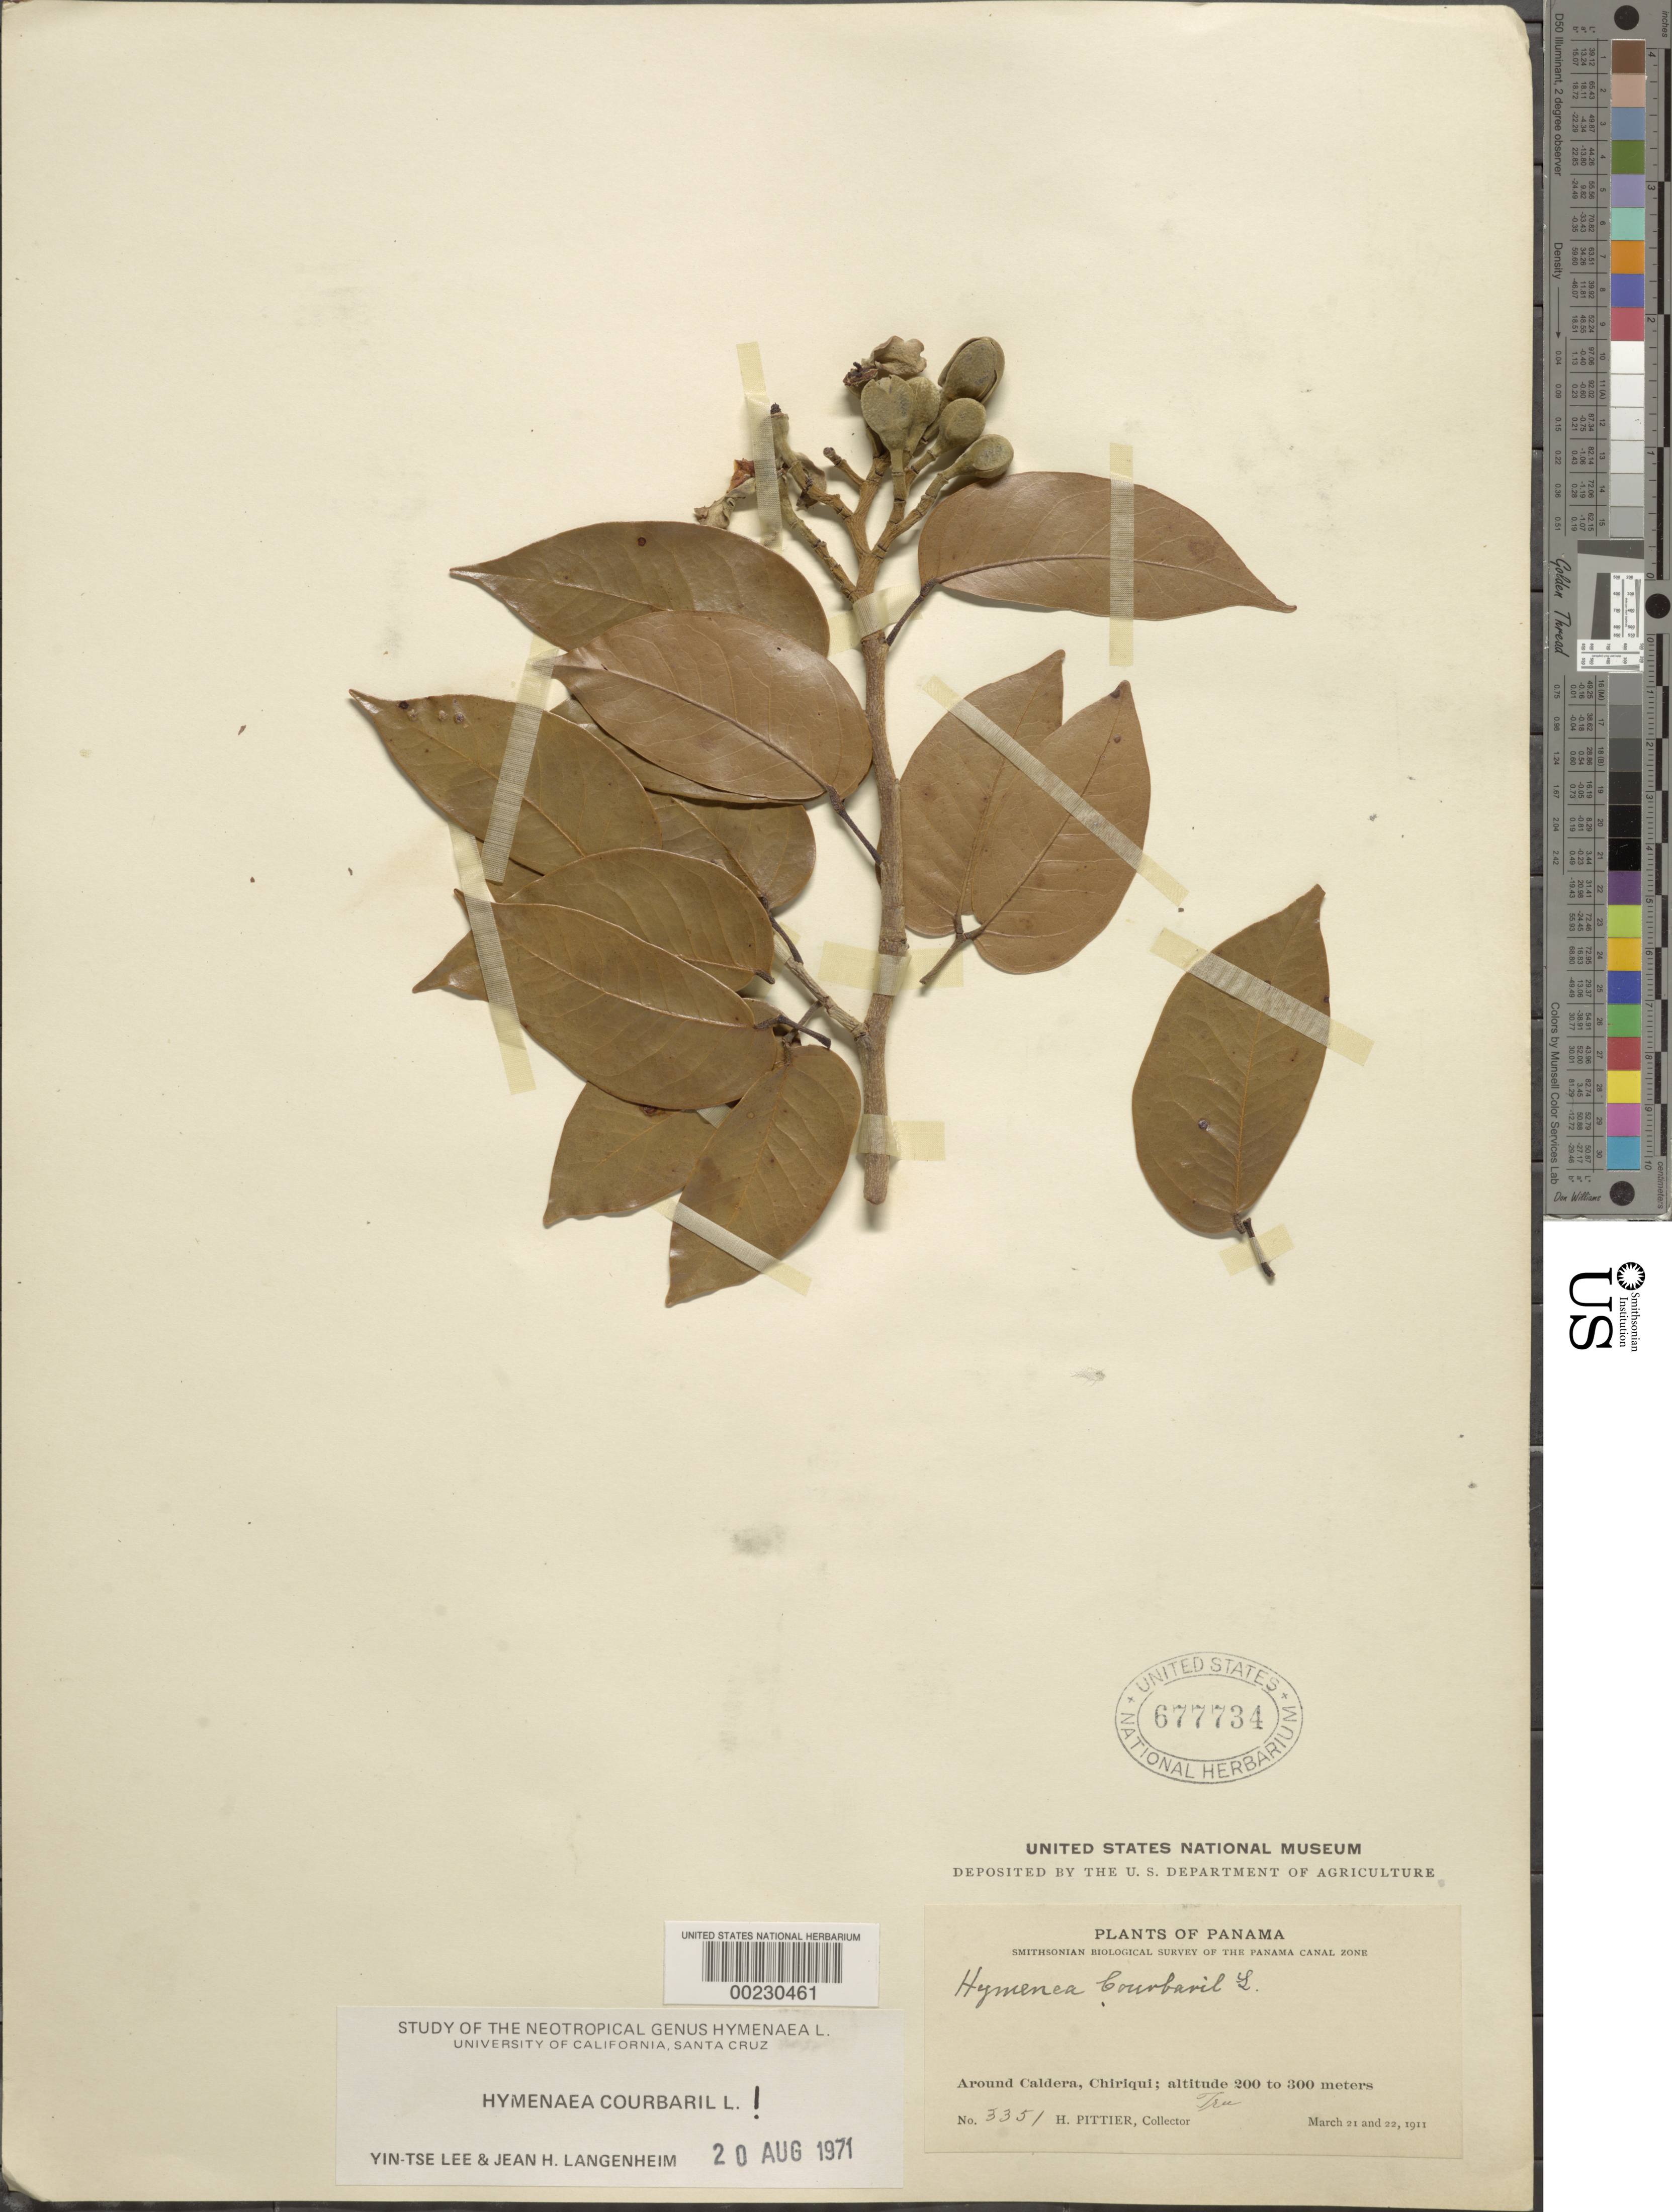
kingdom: Plantae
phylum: Tracheophyta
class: Magnoliopsida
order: Fabales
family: Fabaceae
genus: Hymenaea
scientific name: Hymenaea courbaril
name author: L.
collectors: H. F. Pittier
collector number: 3351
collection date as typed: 21 Mar 1911 and 22 Mar 1911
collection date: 1911-03-21,1911-03-22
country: Panama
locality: Around Caldera, Chiriquí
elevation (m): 200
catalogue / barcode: US 677734